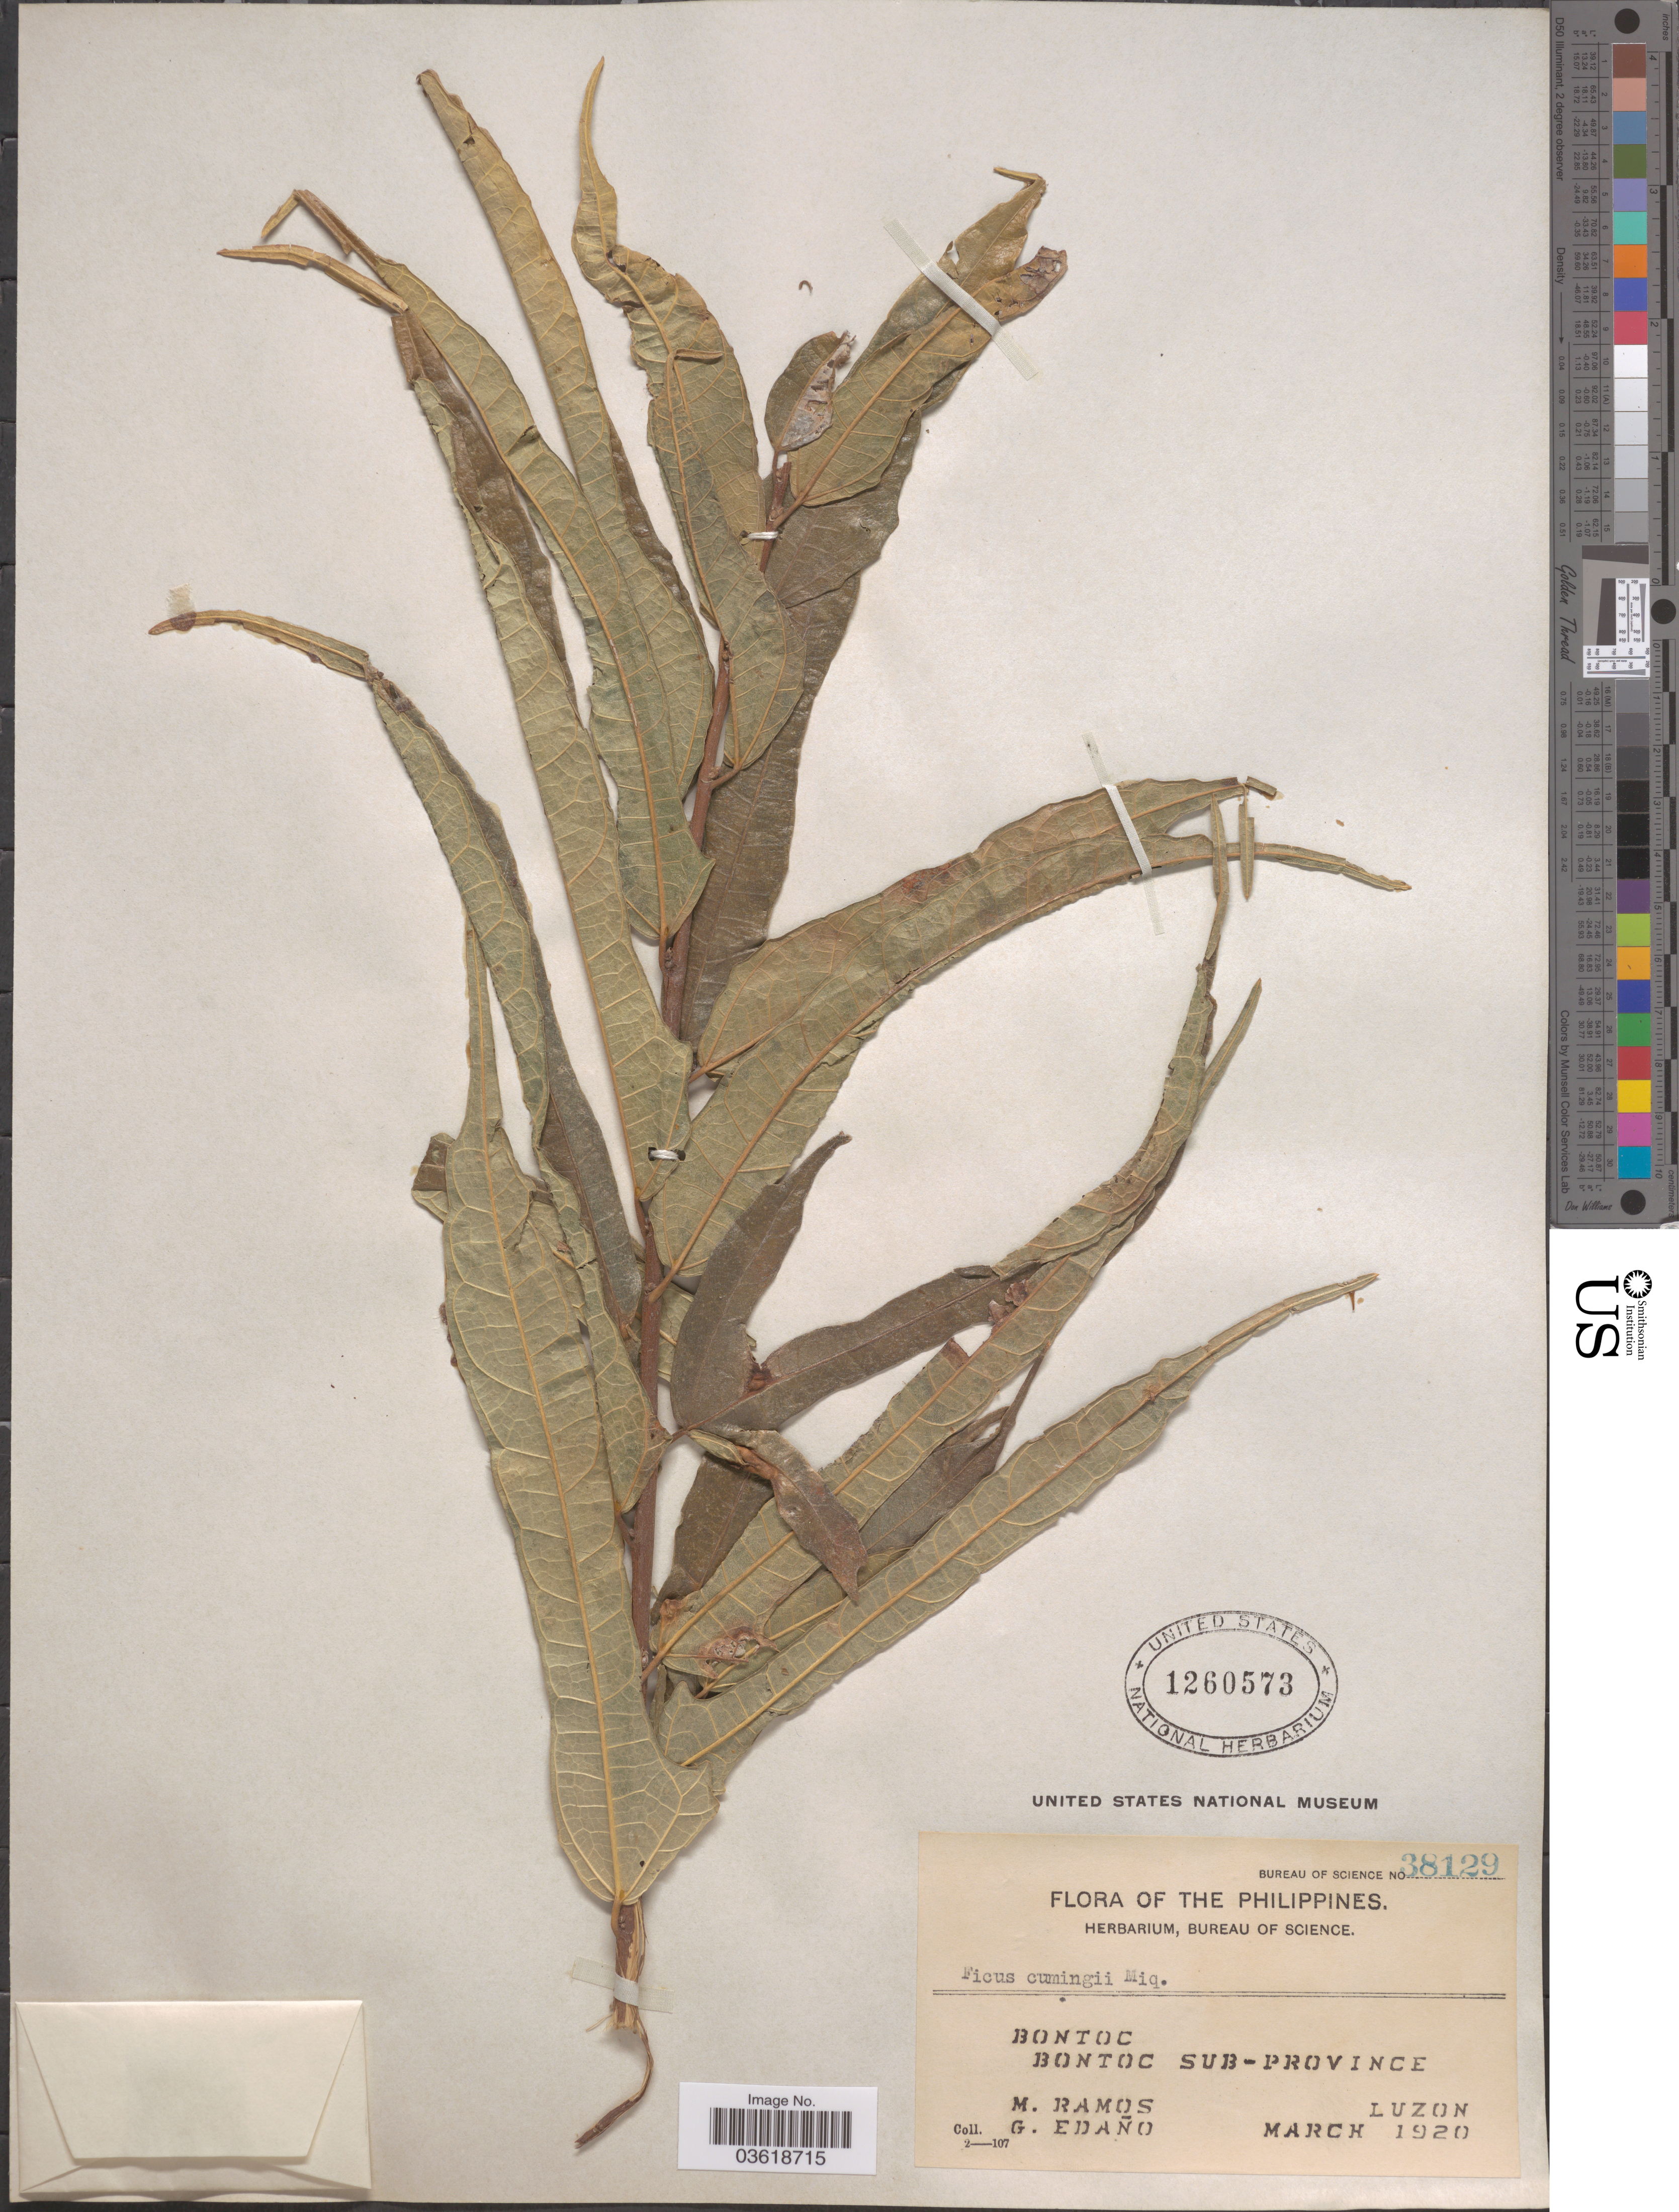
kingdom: Plantae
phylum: Tracheophyta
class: Magnoliopsida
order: Rosales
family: Moraceae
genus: Ficus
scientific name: Ficus cumingii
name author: Miq.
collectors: M. Ramos & G. Edaño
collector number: Bureau of Science 38129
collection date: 1920-03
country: Philippines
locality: Bontoc. Bontoc Sub-Province. Luzon.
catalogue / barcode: US 1260573